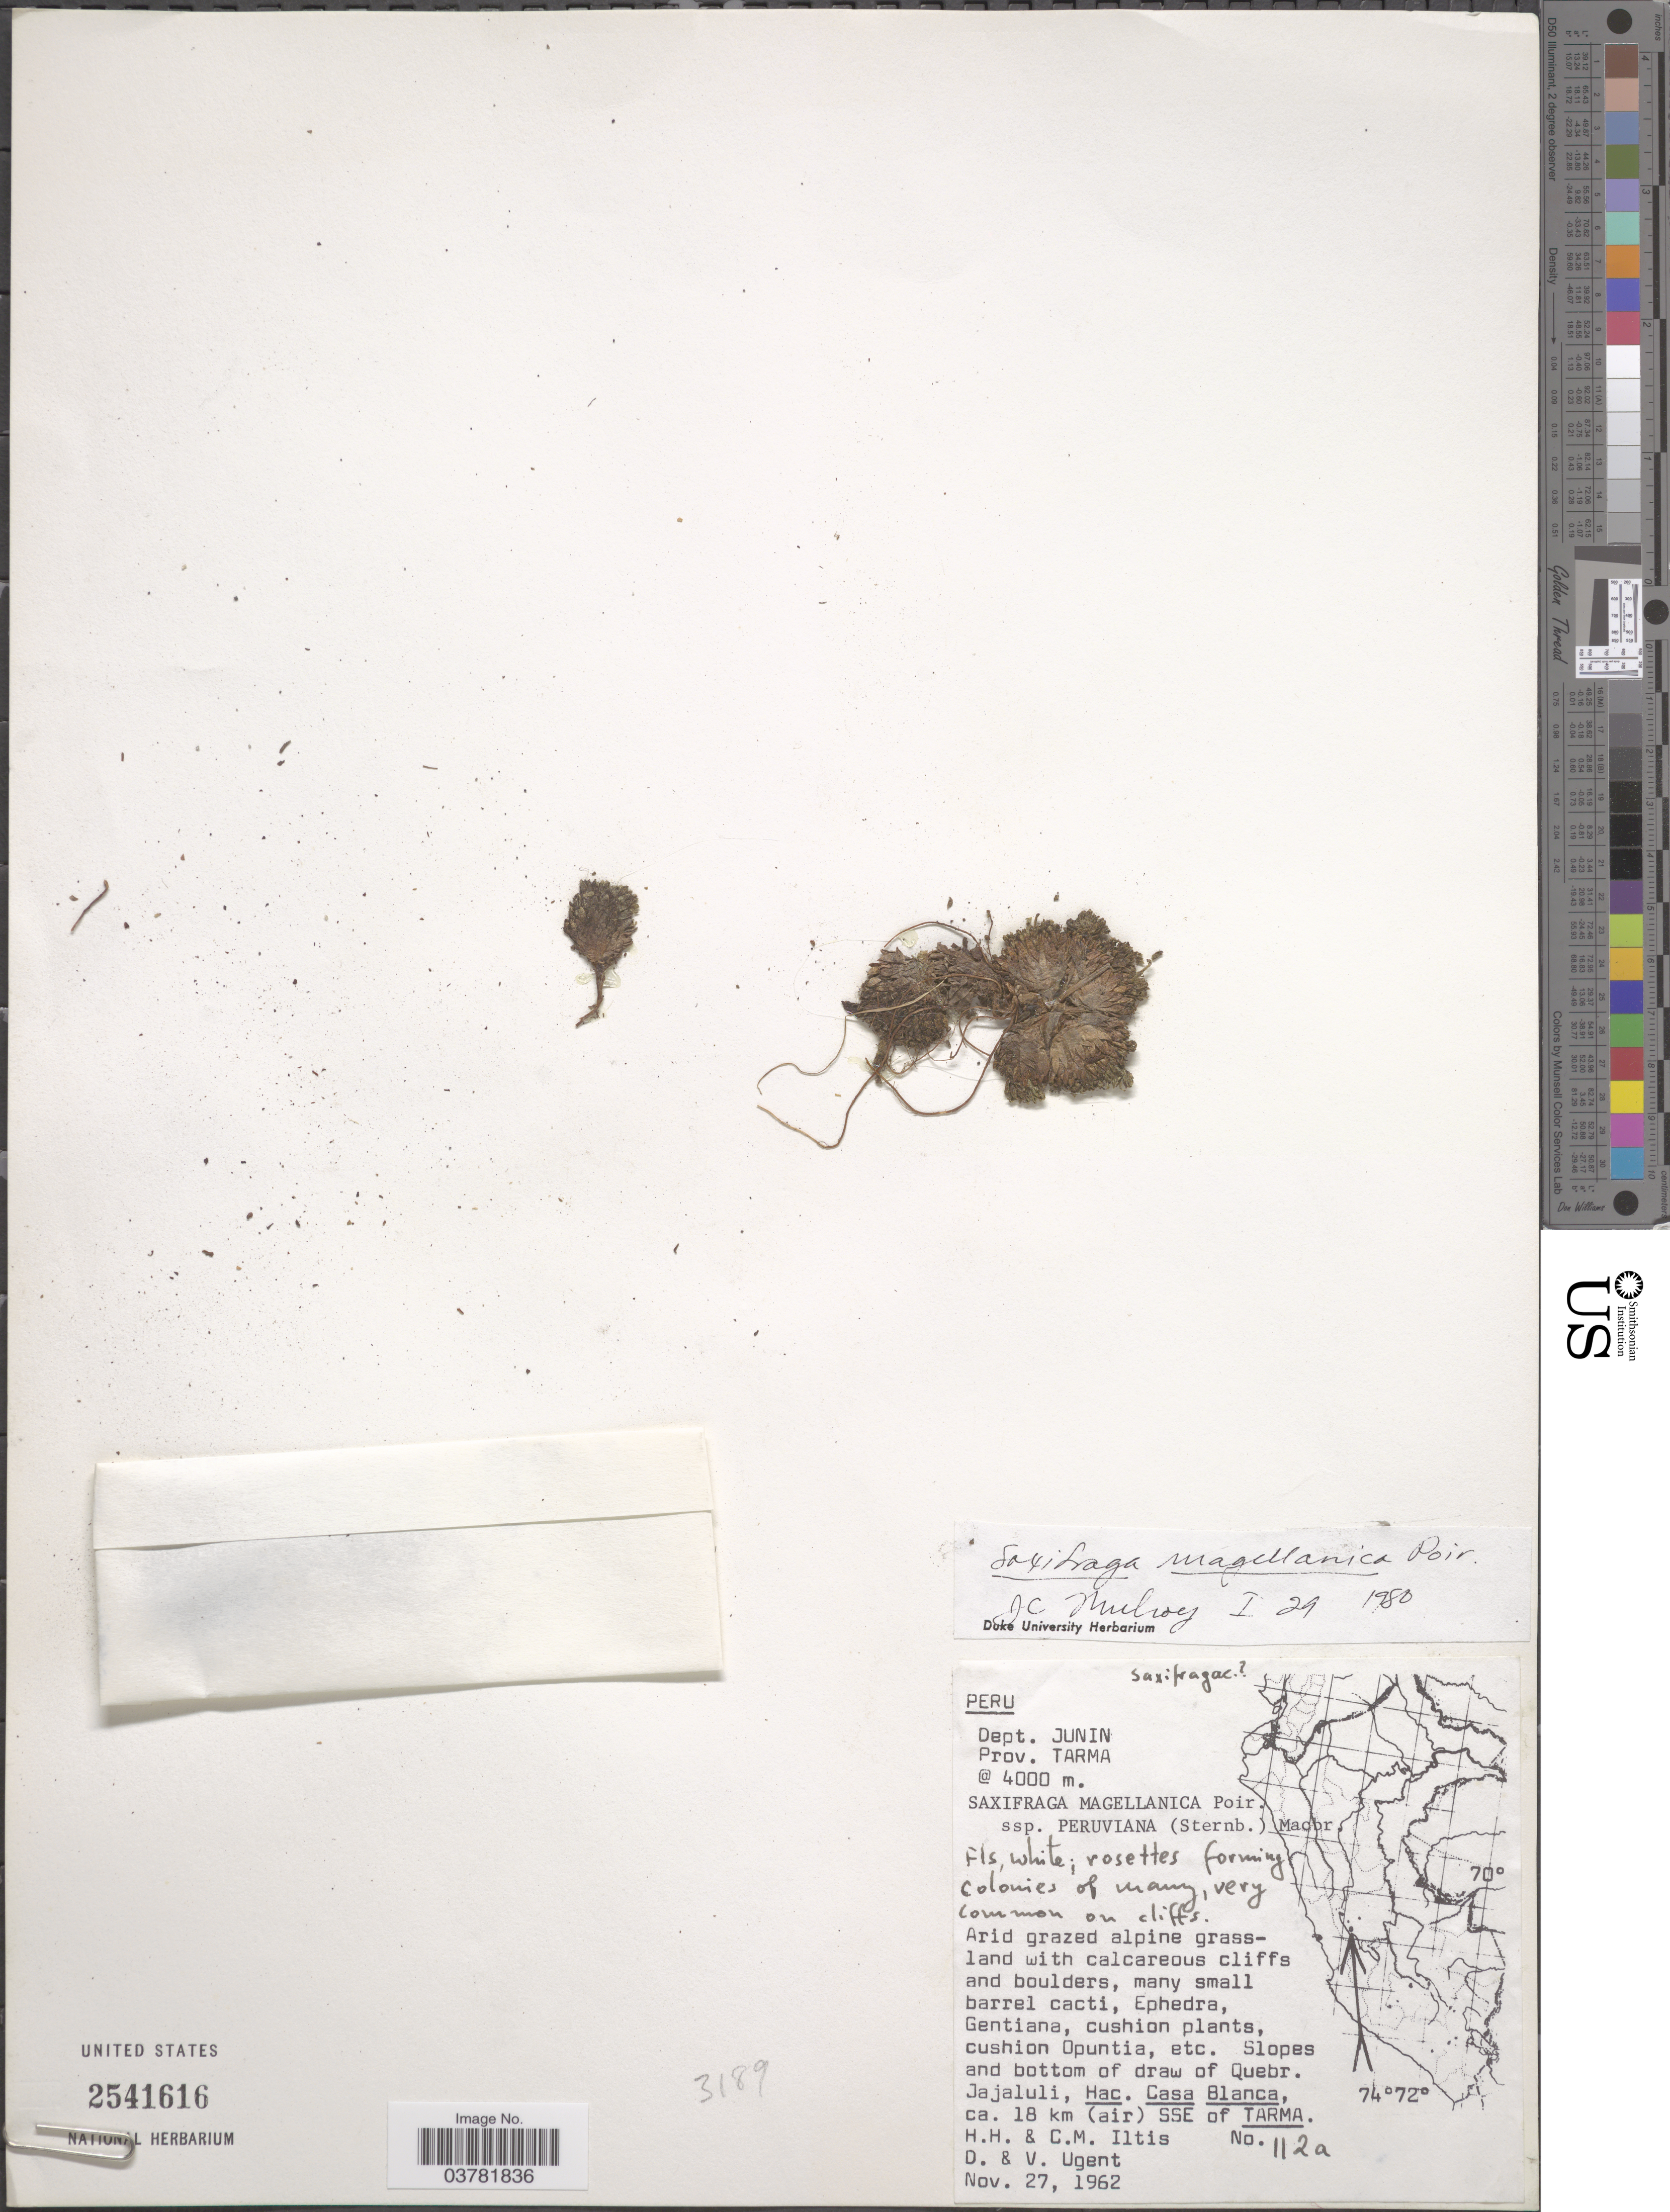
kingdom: Plantae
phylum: Tracheophyta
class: Magnoliopsida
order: Saxifragales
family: Saxifragaceae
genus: Saxifraga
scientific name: Saxifraga magellanica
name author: Poir.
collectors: H. H. Iltis, C. M Iltis, D. Ugent & V. Ugent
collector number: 112a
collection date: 1962-11-27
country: Peru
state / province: Junín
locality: Dept. Junin. Prov. Tarma. Slopes and bottom of draw of Quebr. Jajaluli, Hac. Casa Blanca, ca. 18 km (air) SSE of Tarma.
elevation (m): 4000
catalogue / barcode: US 2541616